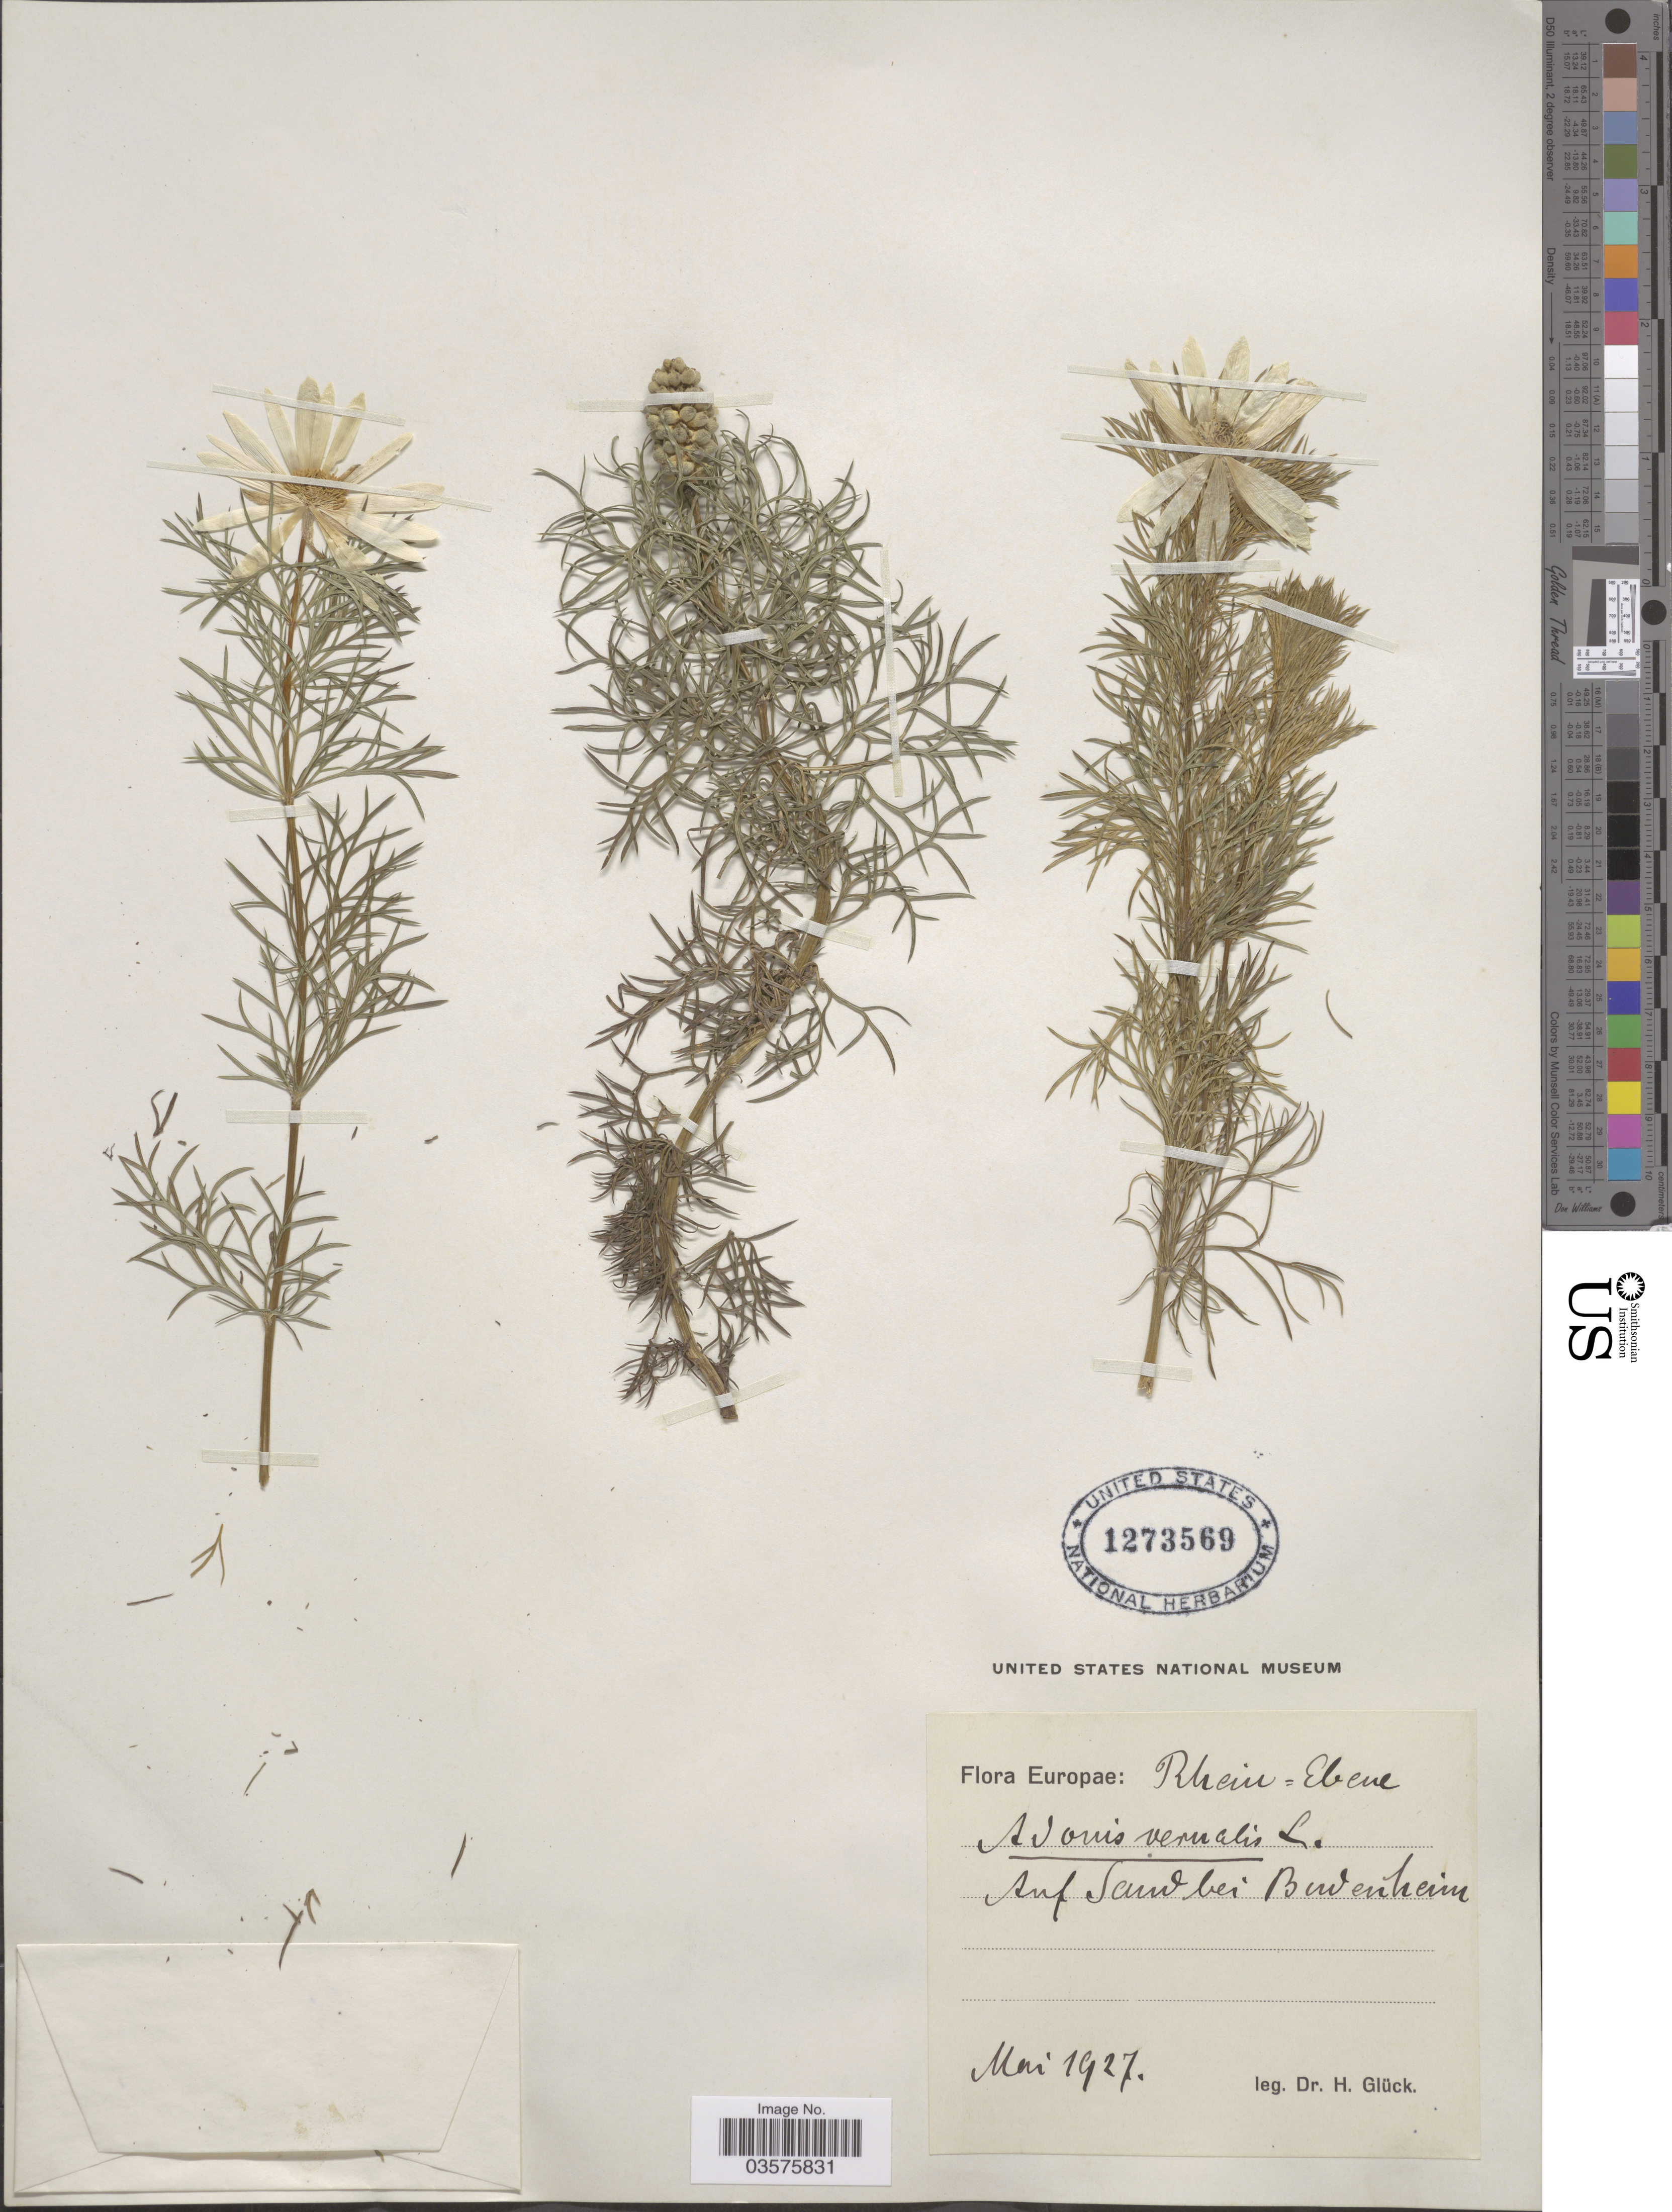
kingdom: Plantae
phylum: Tracheophyta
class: Magnoliopsida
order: Ranunculales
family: Ranunculaceae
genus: Adonis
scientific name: Adonis vernalis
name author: L.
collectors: H. Glück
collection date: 1927-05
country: Germany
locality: Europae: Rhein=Ebene. Auf Sand [interpreted] bei Budenheim.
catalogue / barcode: US 1273569